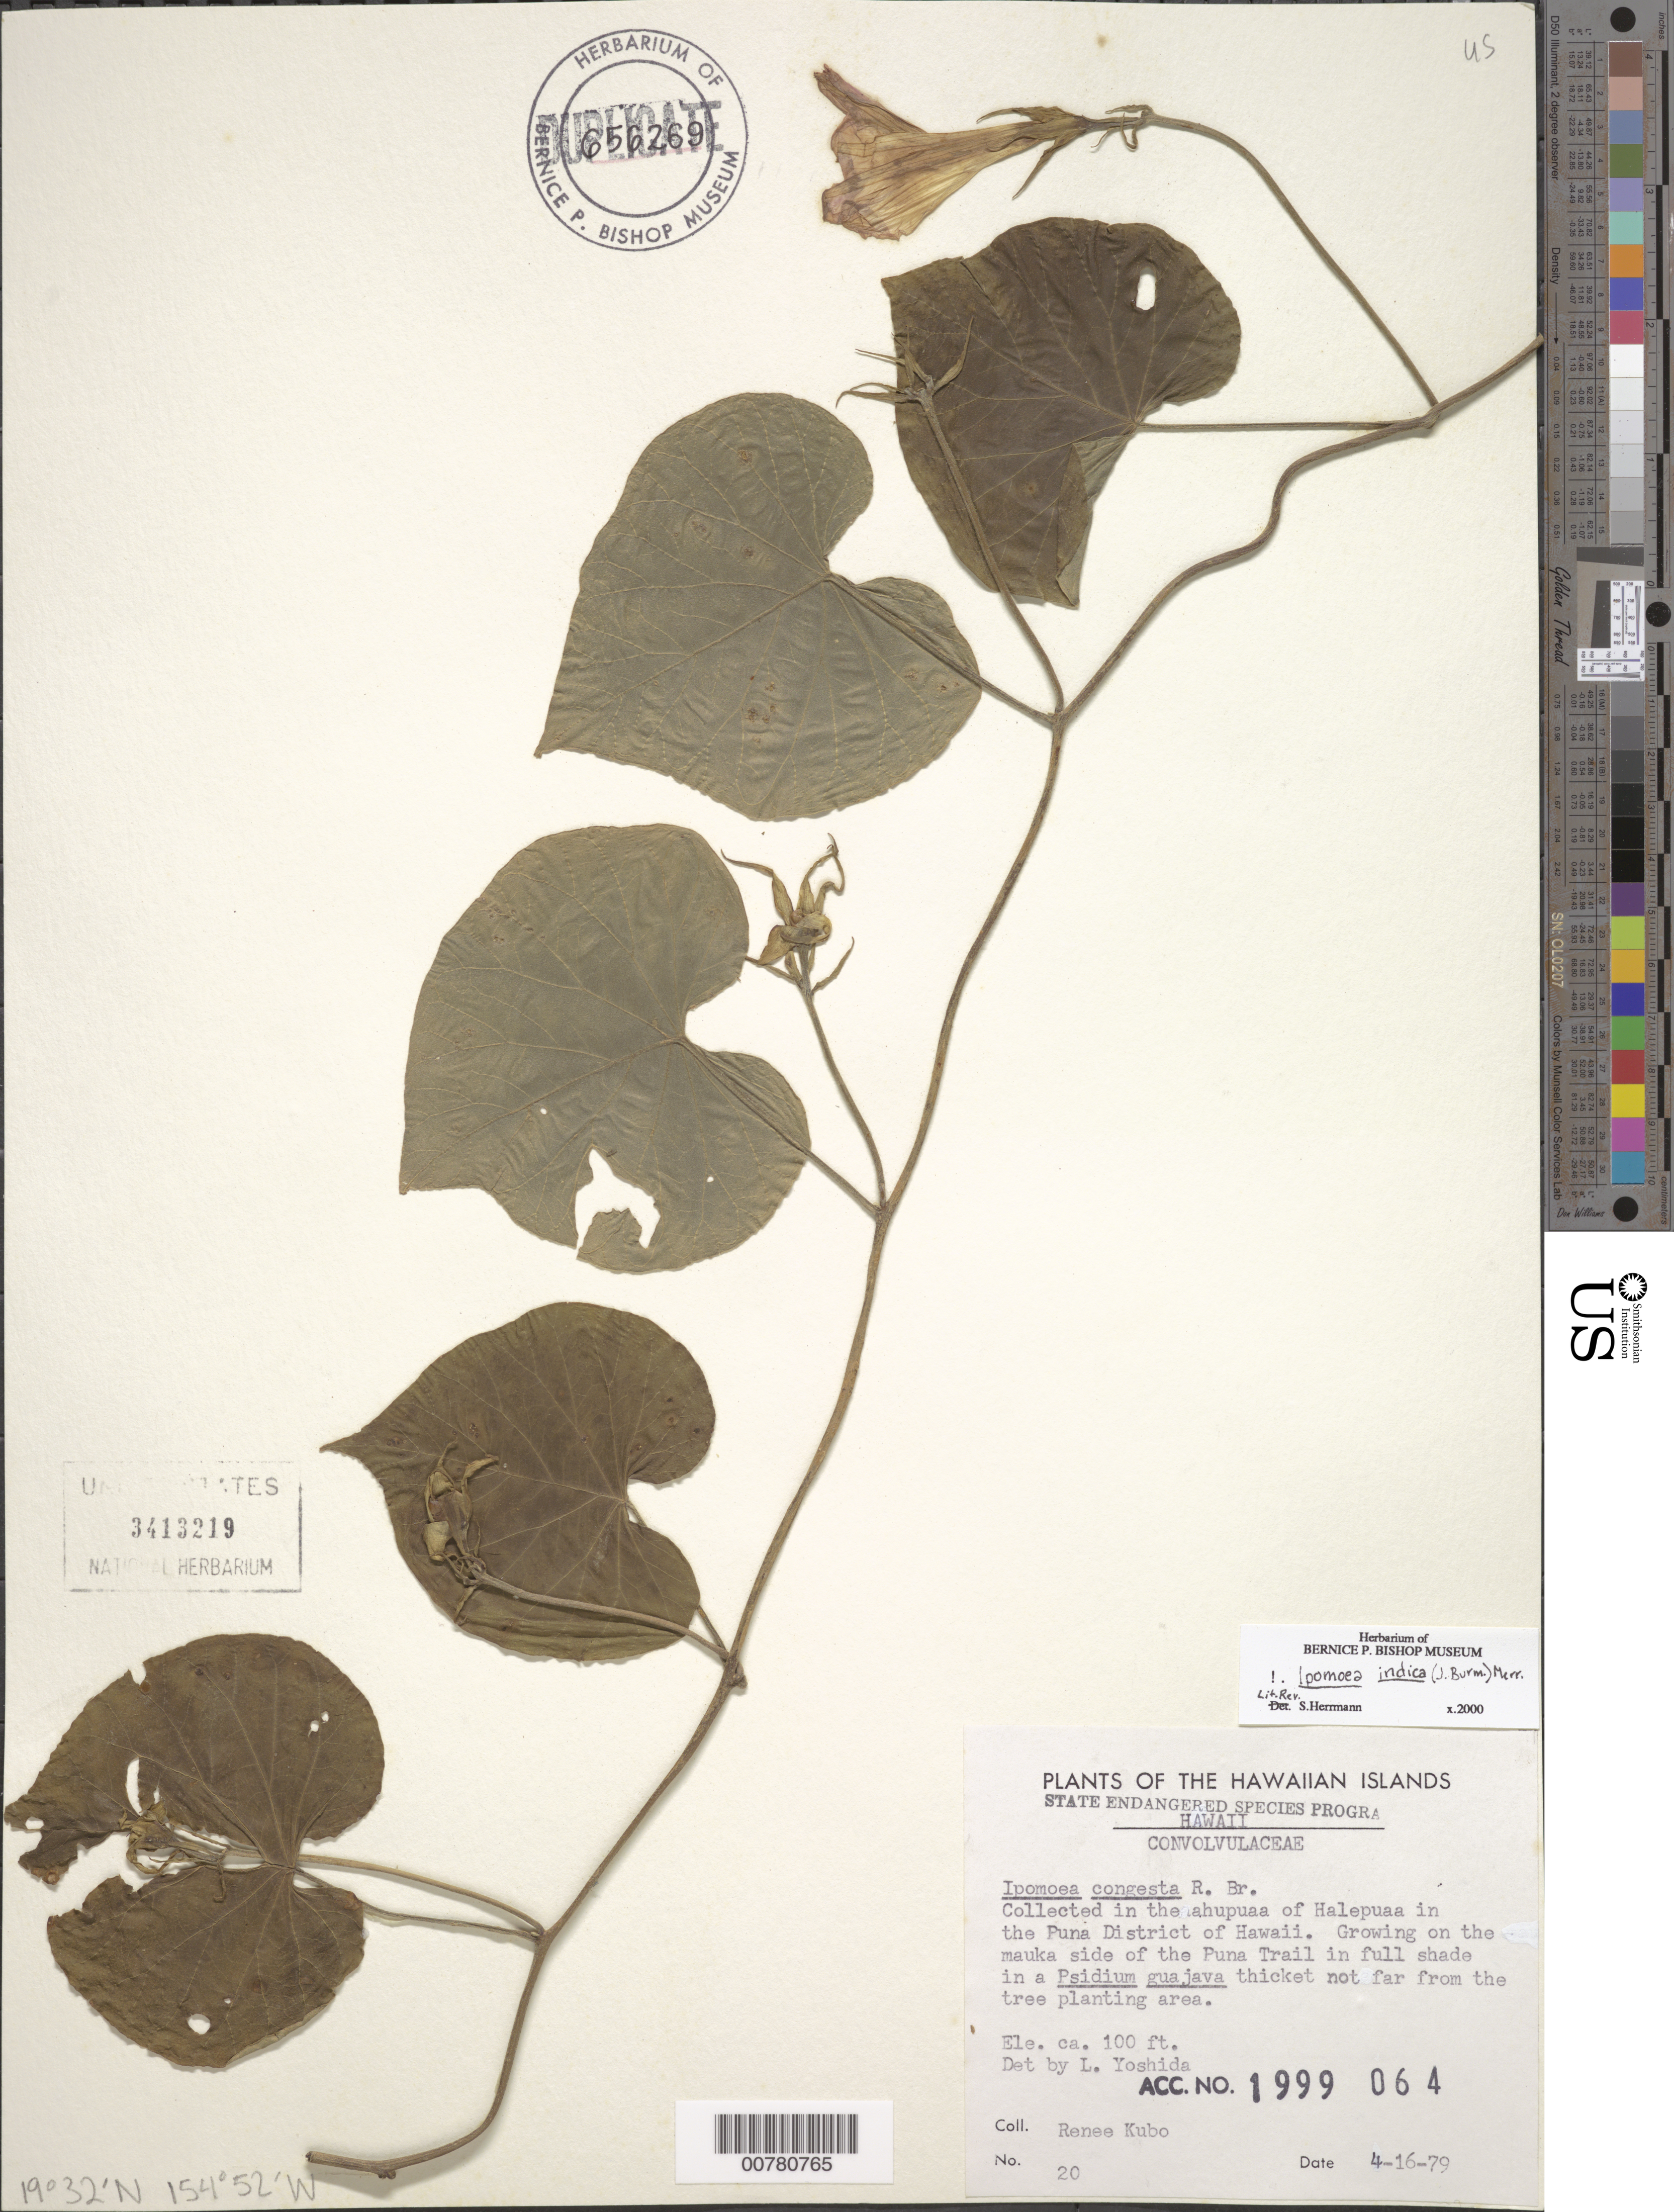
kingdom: Plantae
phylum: Tracheophyta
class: Magnoliopsida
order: Solanales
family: Convolvulaceae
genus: Ipomoea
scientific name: Ipomoea indica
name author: (Burm.) Merr.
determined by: Hermann, S.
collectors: R. Kubo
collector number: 20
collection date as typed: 16 Apr 1979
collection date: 1979-04-16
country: United States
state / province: Hawaii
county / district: Hawaii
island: Hawaii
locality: Puna District, collected in the ahupuaa of Halepuaa. Growing on the mauka side of the Puna Trail.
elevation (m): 30.5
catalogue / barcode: US 3413219